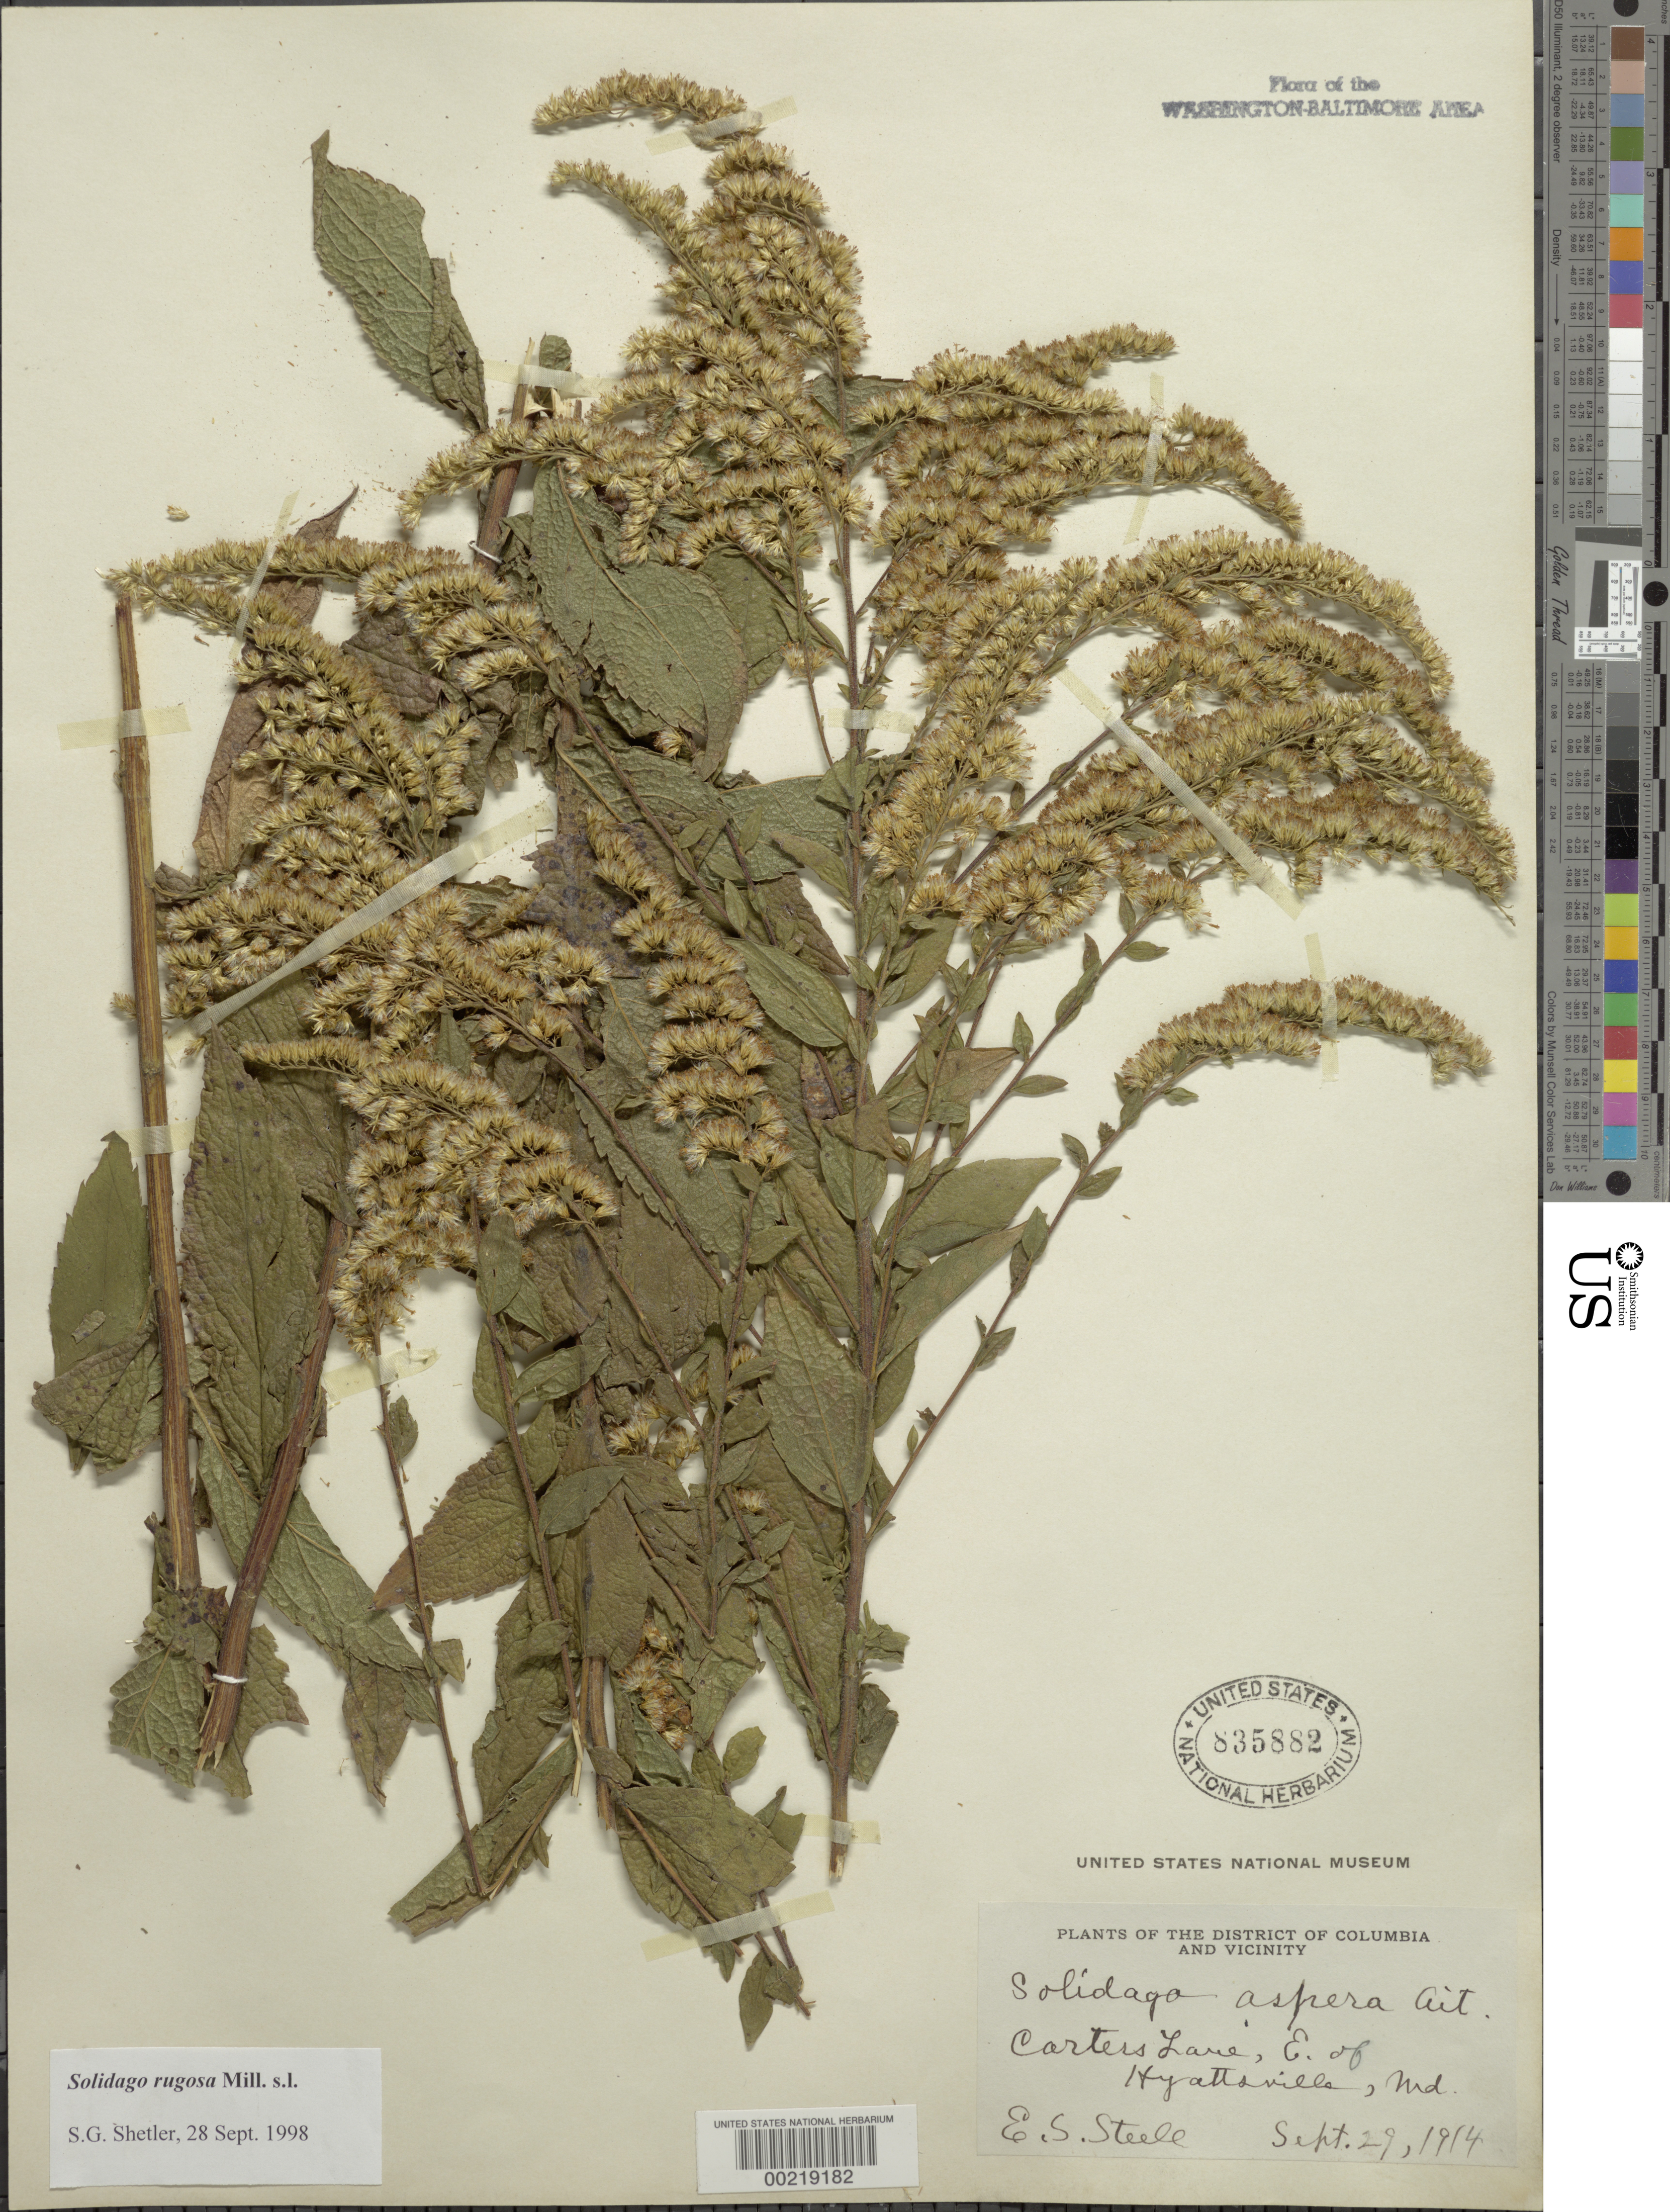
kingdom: Plantae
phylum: Tracheophyta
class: Magnoliopsida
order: Asterales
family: Asteraceae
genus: Solidago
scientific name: Solidago rugosa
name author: Mill.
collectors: E. Steele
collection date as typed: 29 Sep 1914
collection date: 1914-09-29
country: United States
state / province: Maryland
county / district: Prince George's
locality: Carters Lane east of Hyattsville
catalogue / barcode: US 835882